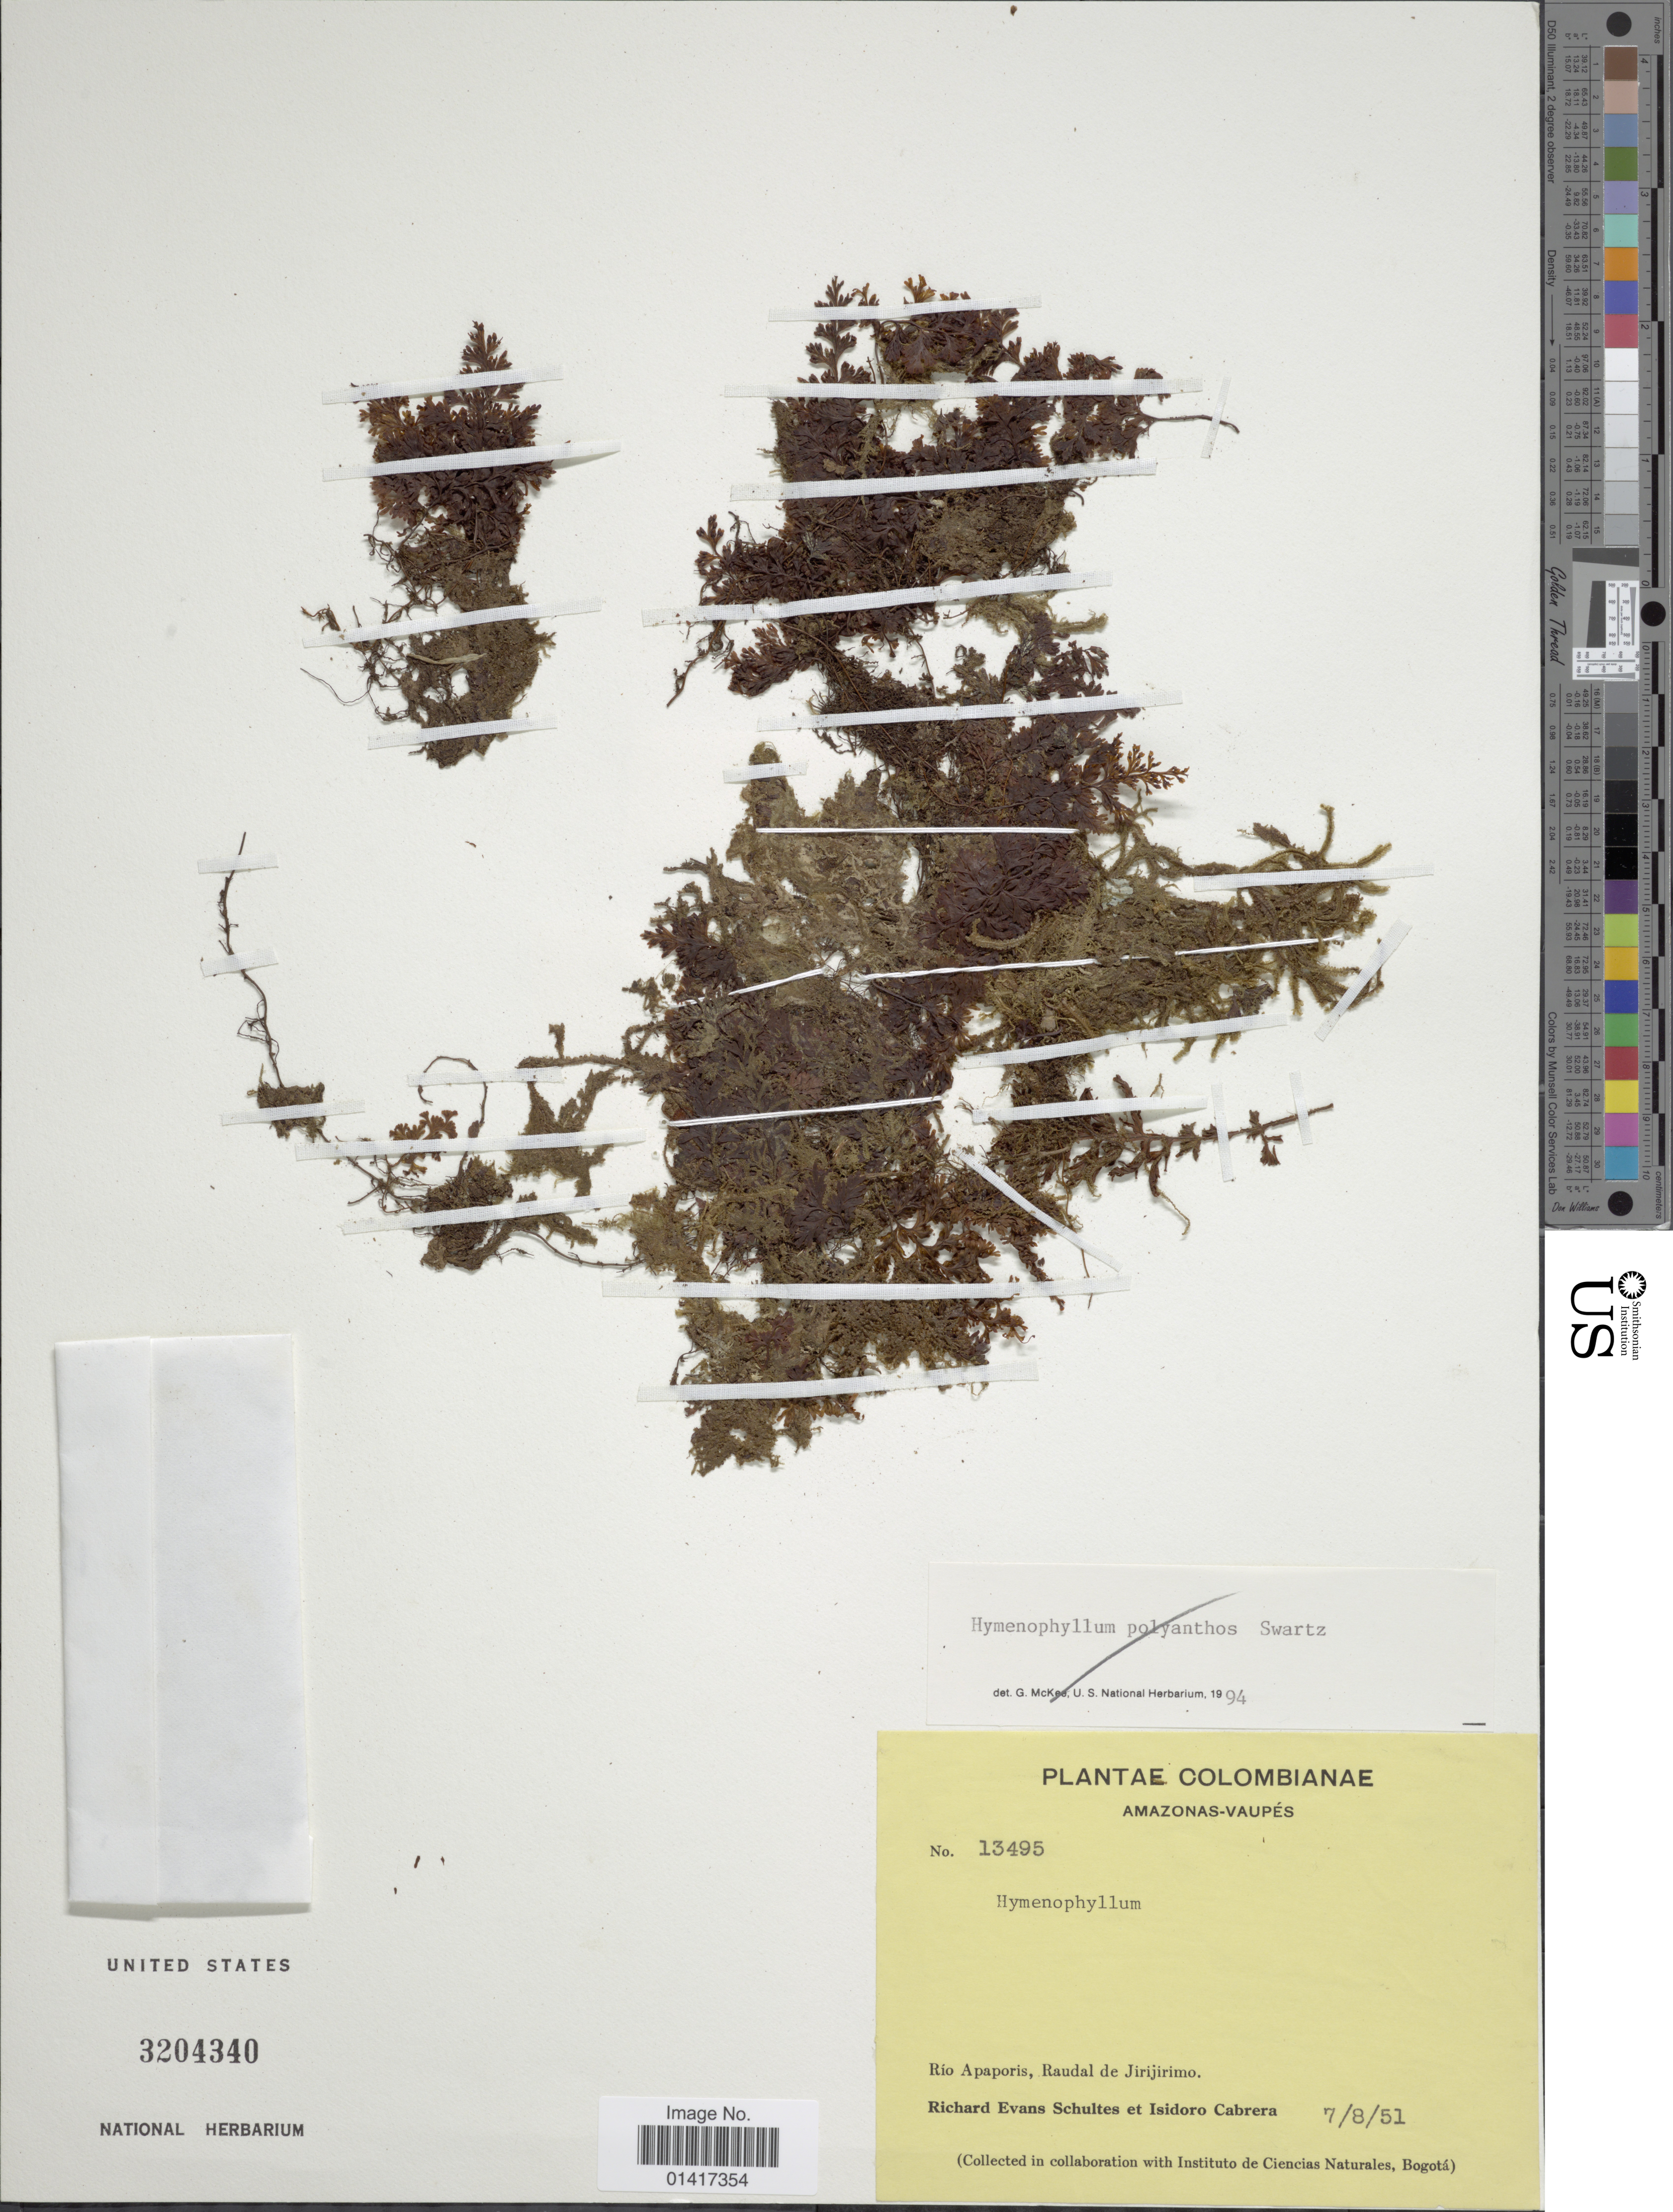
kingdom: Plantae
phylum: Tracheophyta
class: Polypodiopsida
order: Hymenophyllales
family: Hymenophyllaceae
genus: Hymenophyllum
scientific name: Hymenophyllum sp.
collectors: R. E. Schultes & I. Cabrera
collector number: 13495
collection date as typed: Transcribed d/m/y: 7/8/51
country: Colombia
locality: Amazonas-Vaupes. Rio Apaporis, Raudal de Jirijirimo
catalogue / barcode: US 3204340